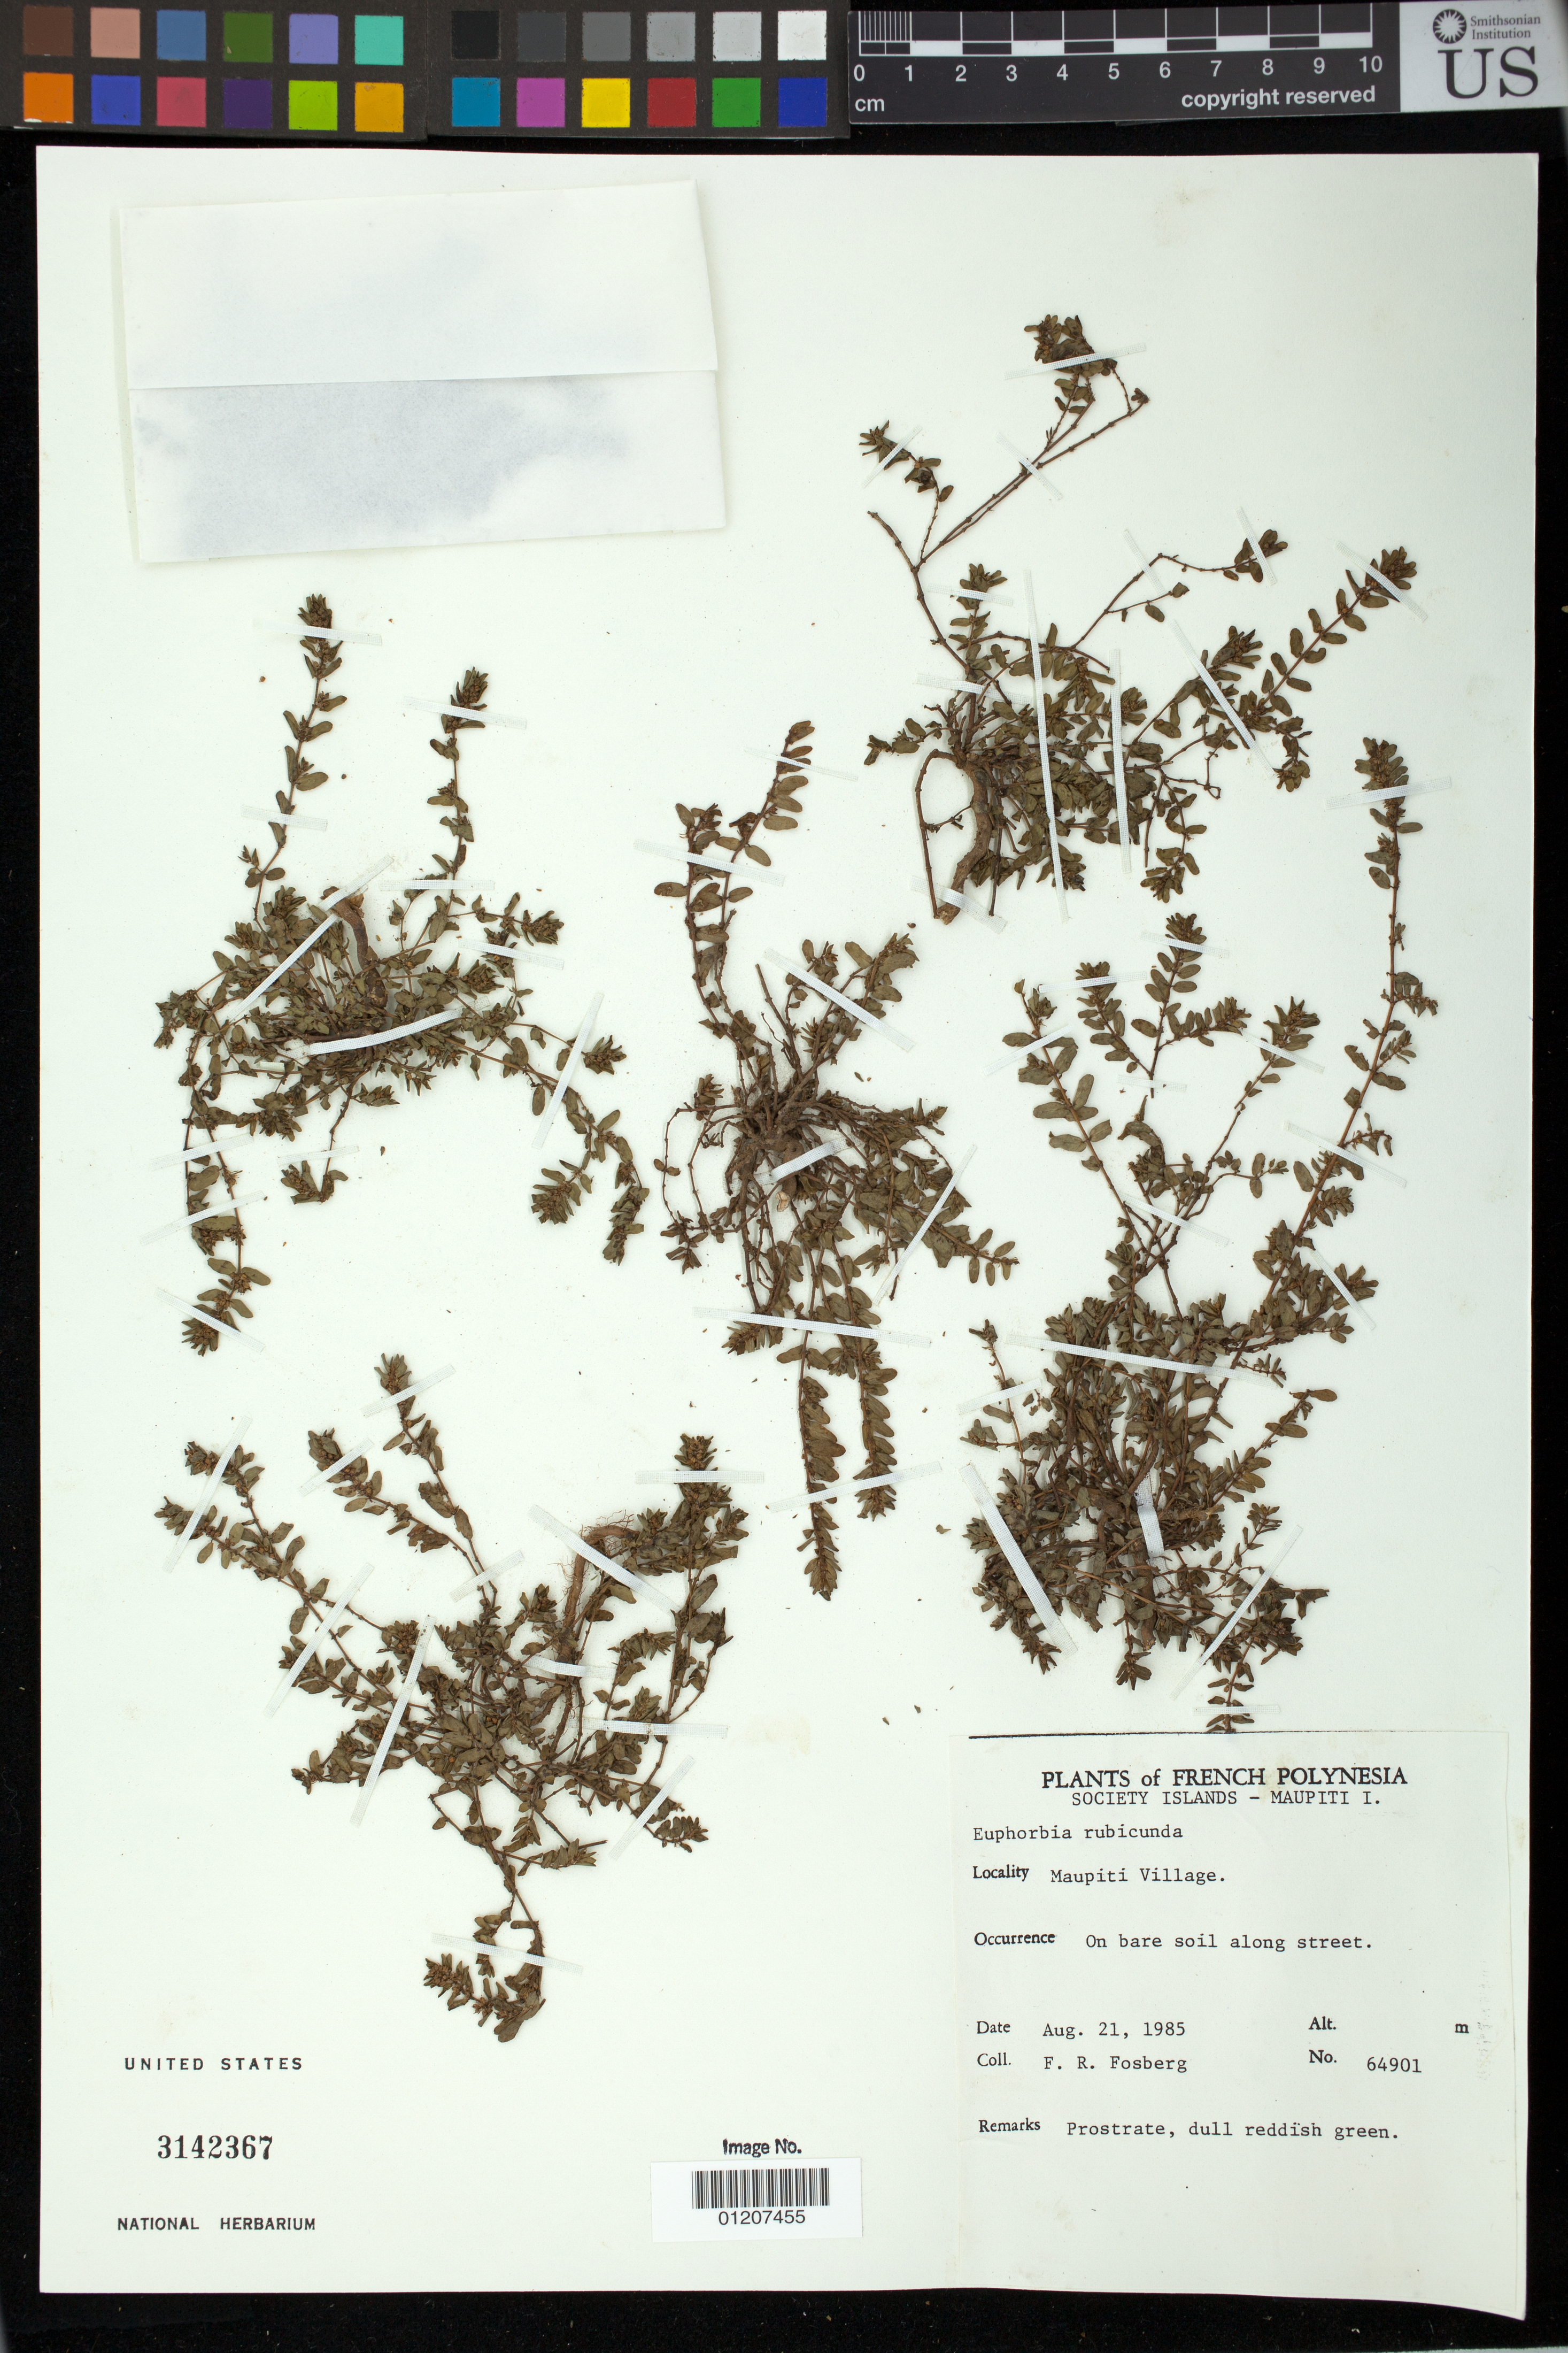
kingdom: Plantae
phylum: Tracheophyta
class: Magnoliopsida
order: Malpighiales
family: Euphorbiaceae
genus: Euphorbia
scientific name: Euphorbia thymifolia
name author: L.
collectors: F. R. Fosberg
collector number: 64901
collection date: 1985-08-21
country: French Polynesia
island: Maupiti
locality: Maupiti Village, along street.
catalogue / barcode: US 3142367